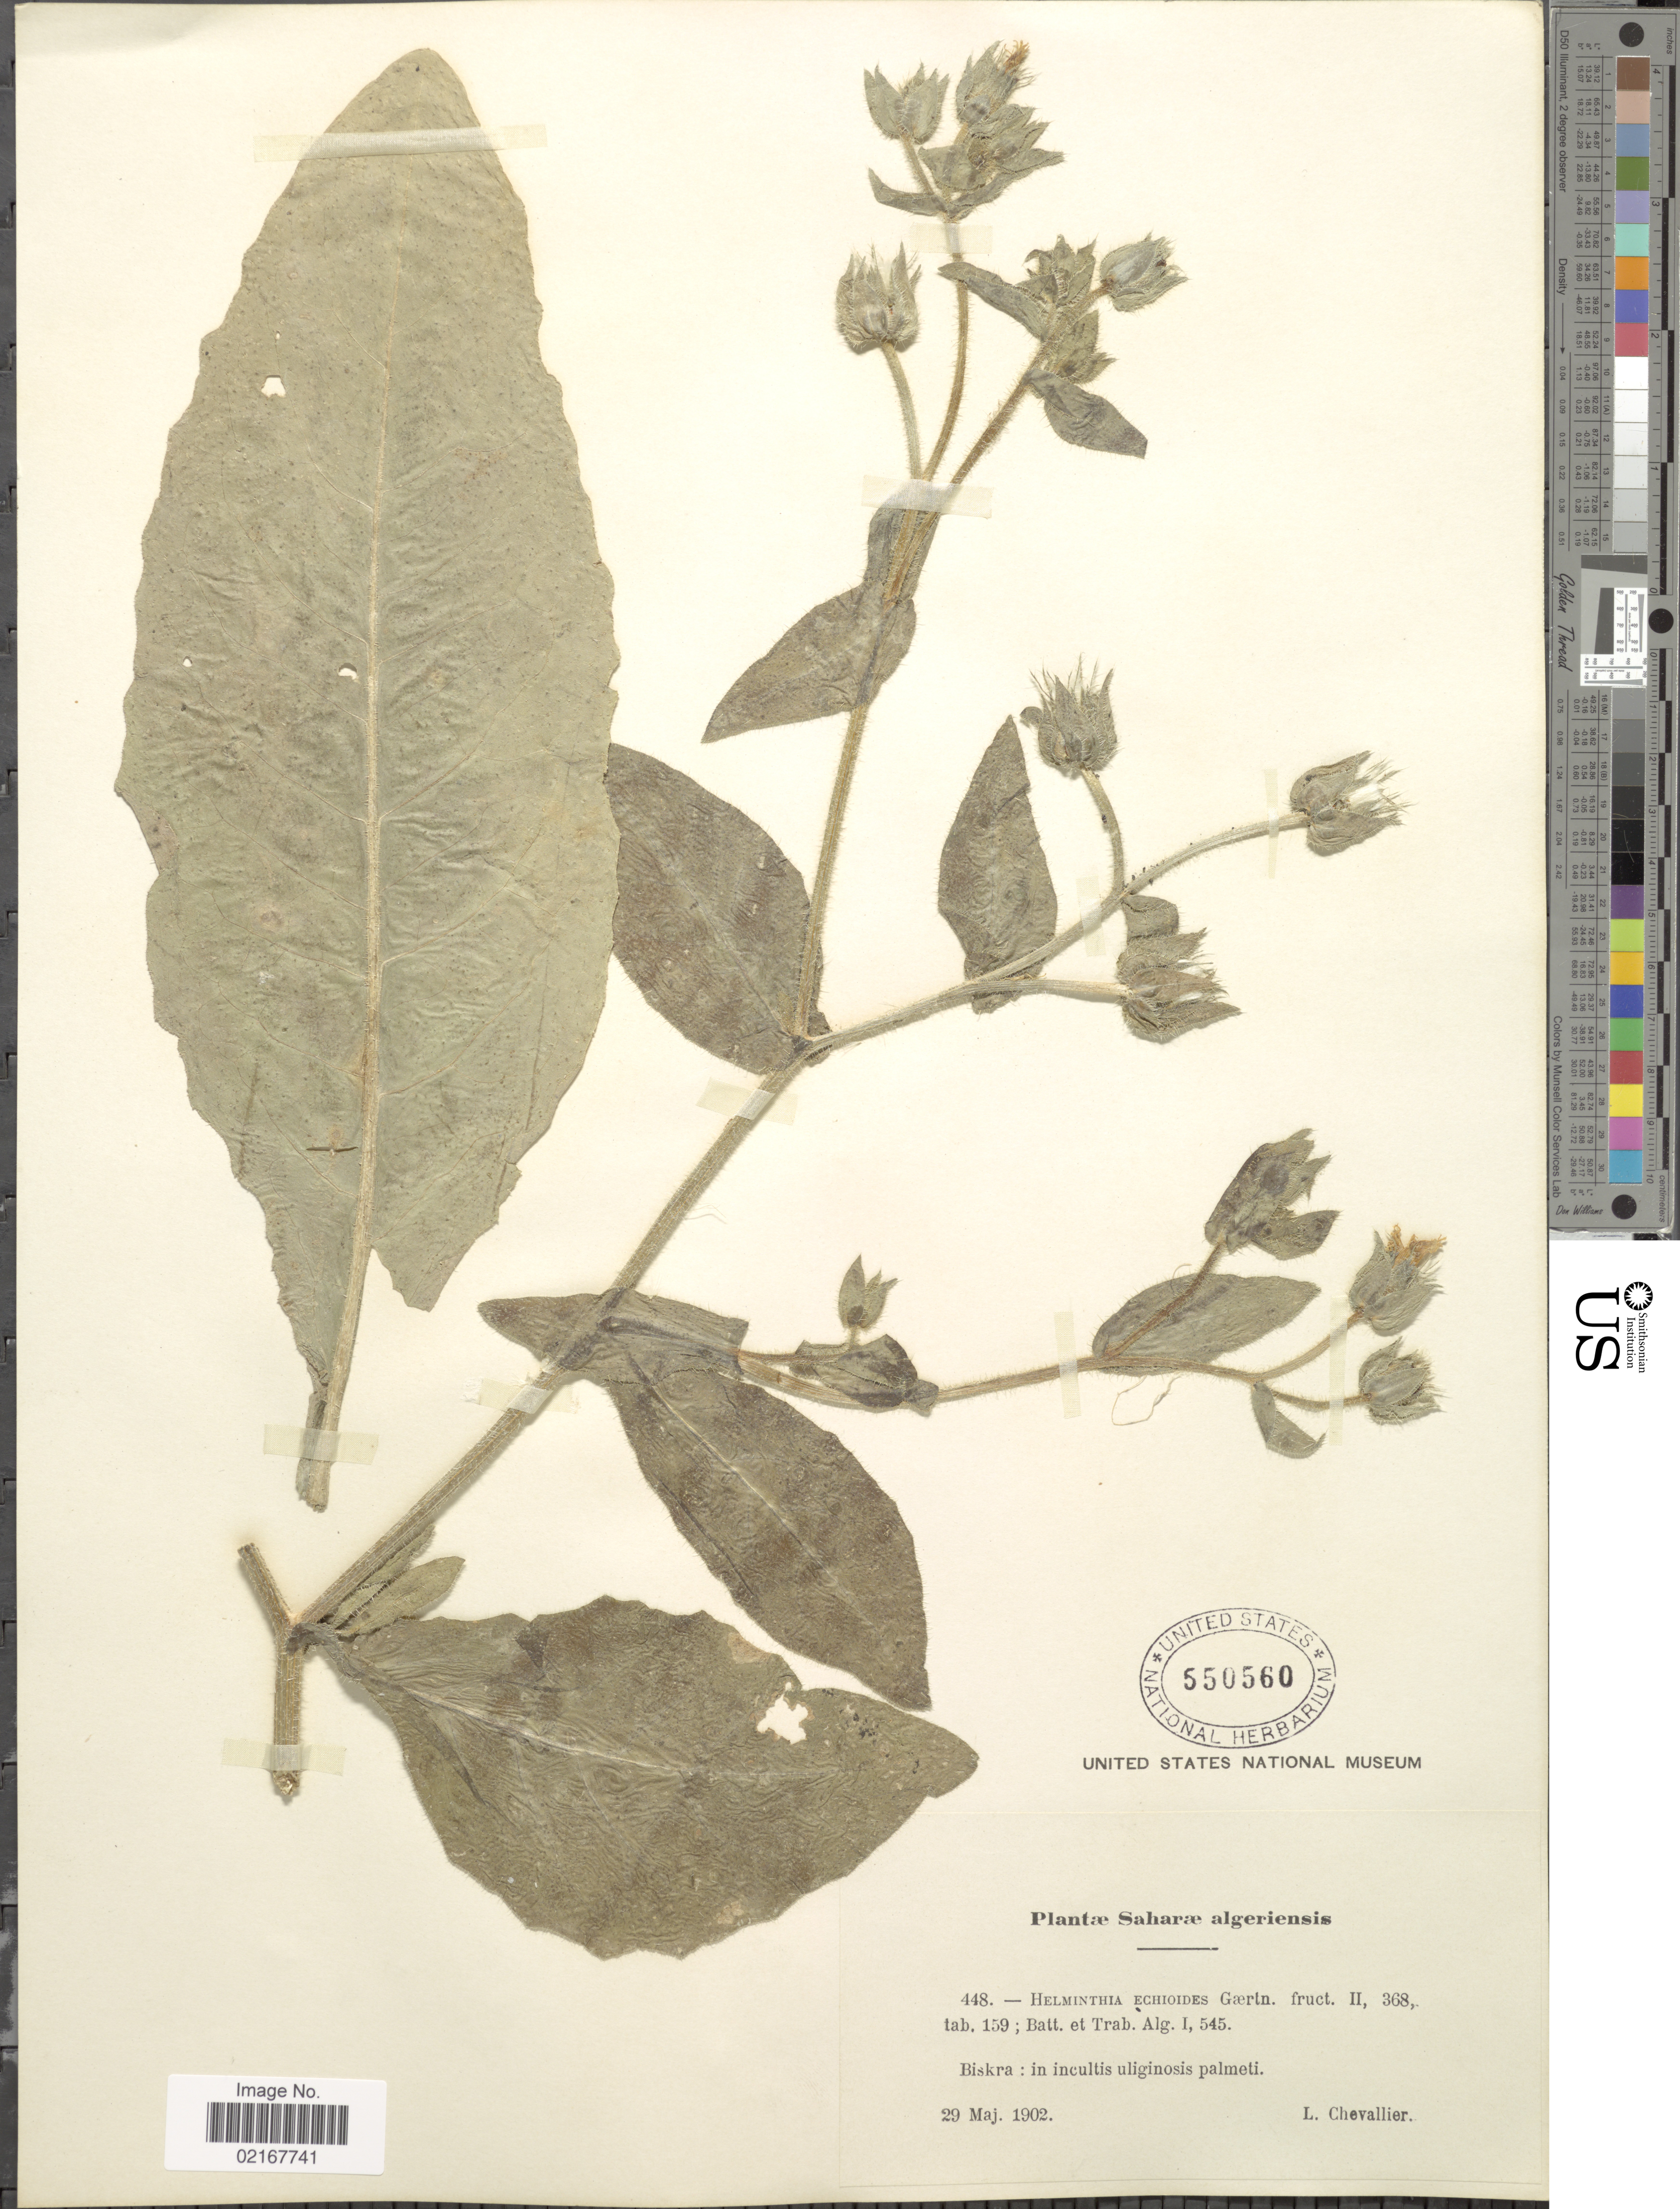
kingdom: Plantae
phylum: Tracheophyta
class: Magnoliopsida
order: Asterales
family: Asteraceae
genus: Helminthotheca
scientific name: Helminthotheca echioides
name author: (L.) Holub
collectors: L. Chevallier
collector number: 448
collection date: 1902-05-29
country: Algeria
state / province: Biskra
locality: Saharae algeriensis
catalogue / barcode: US 550560